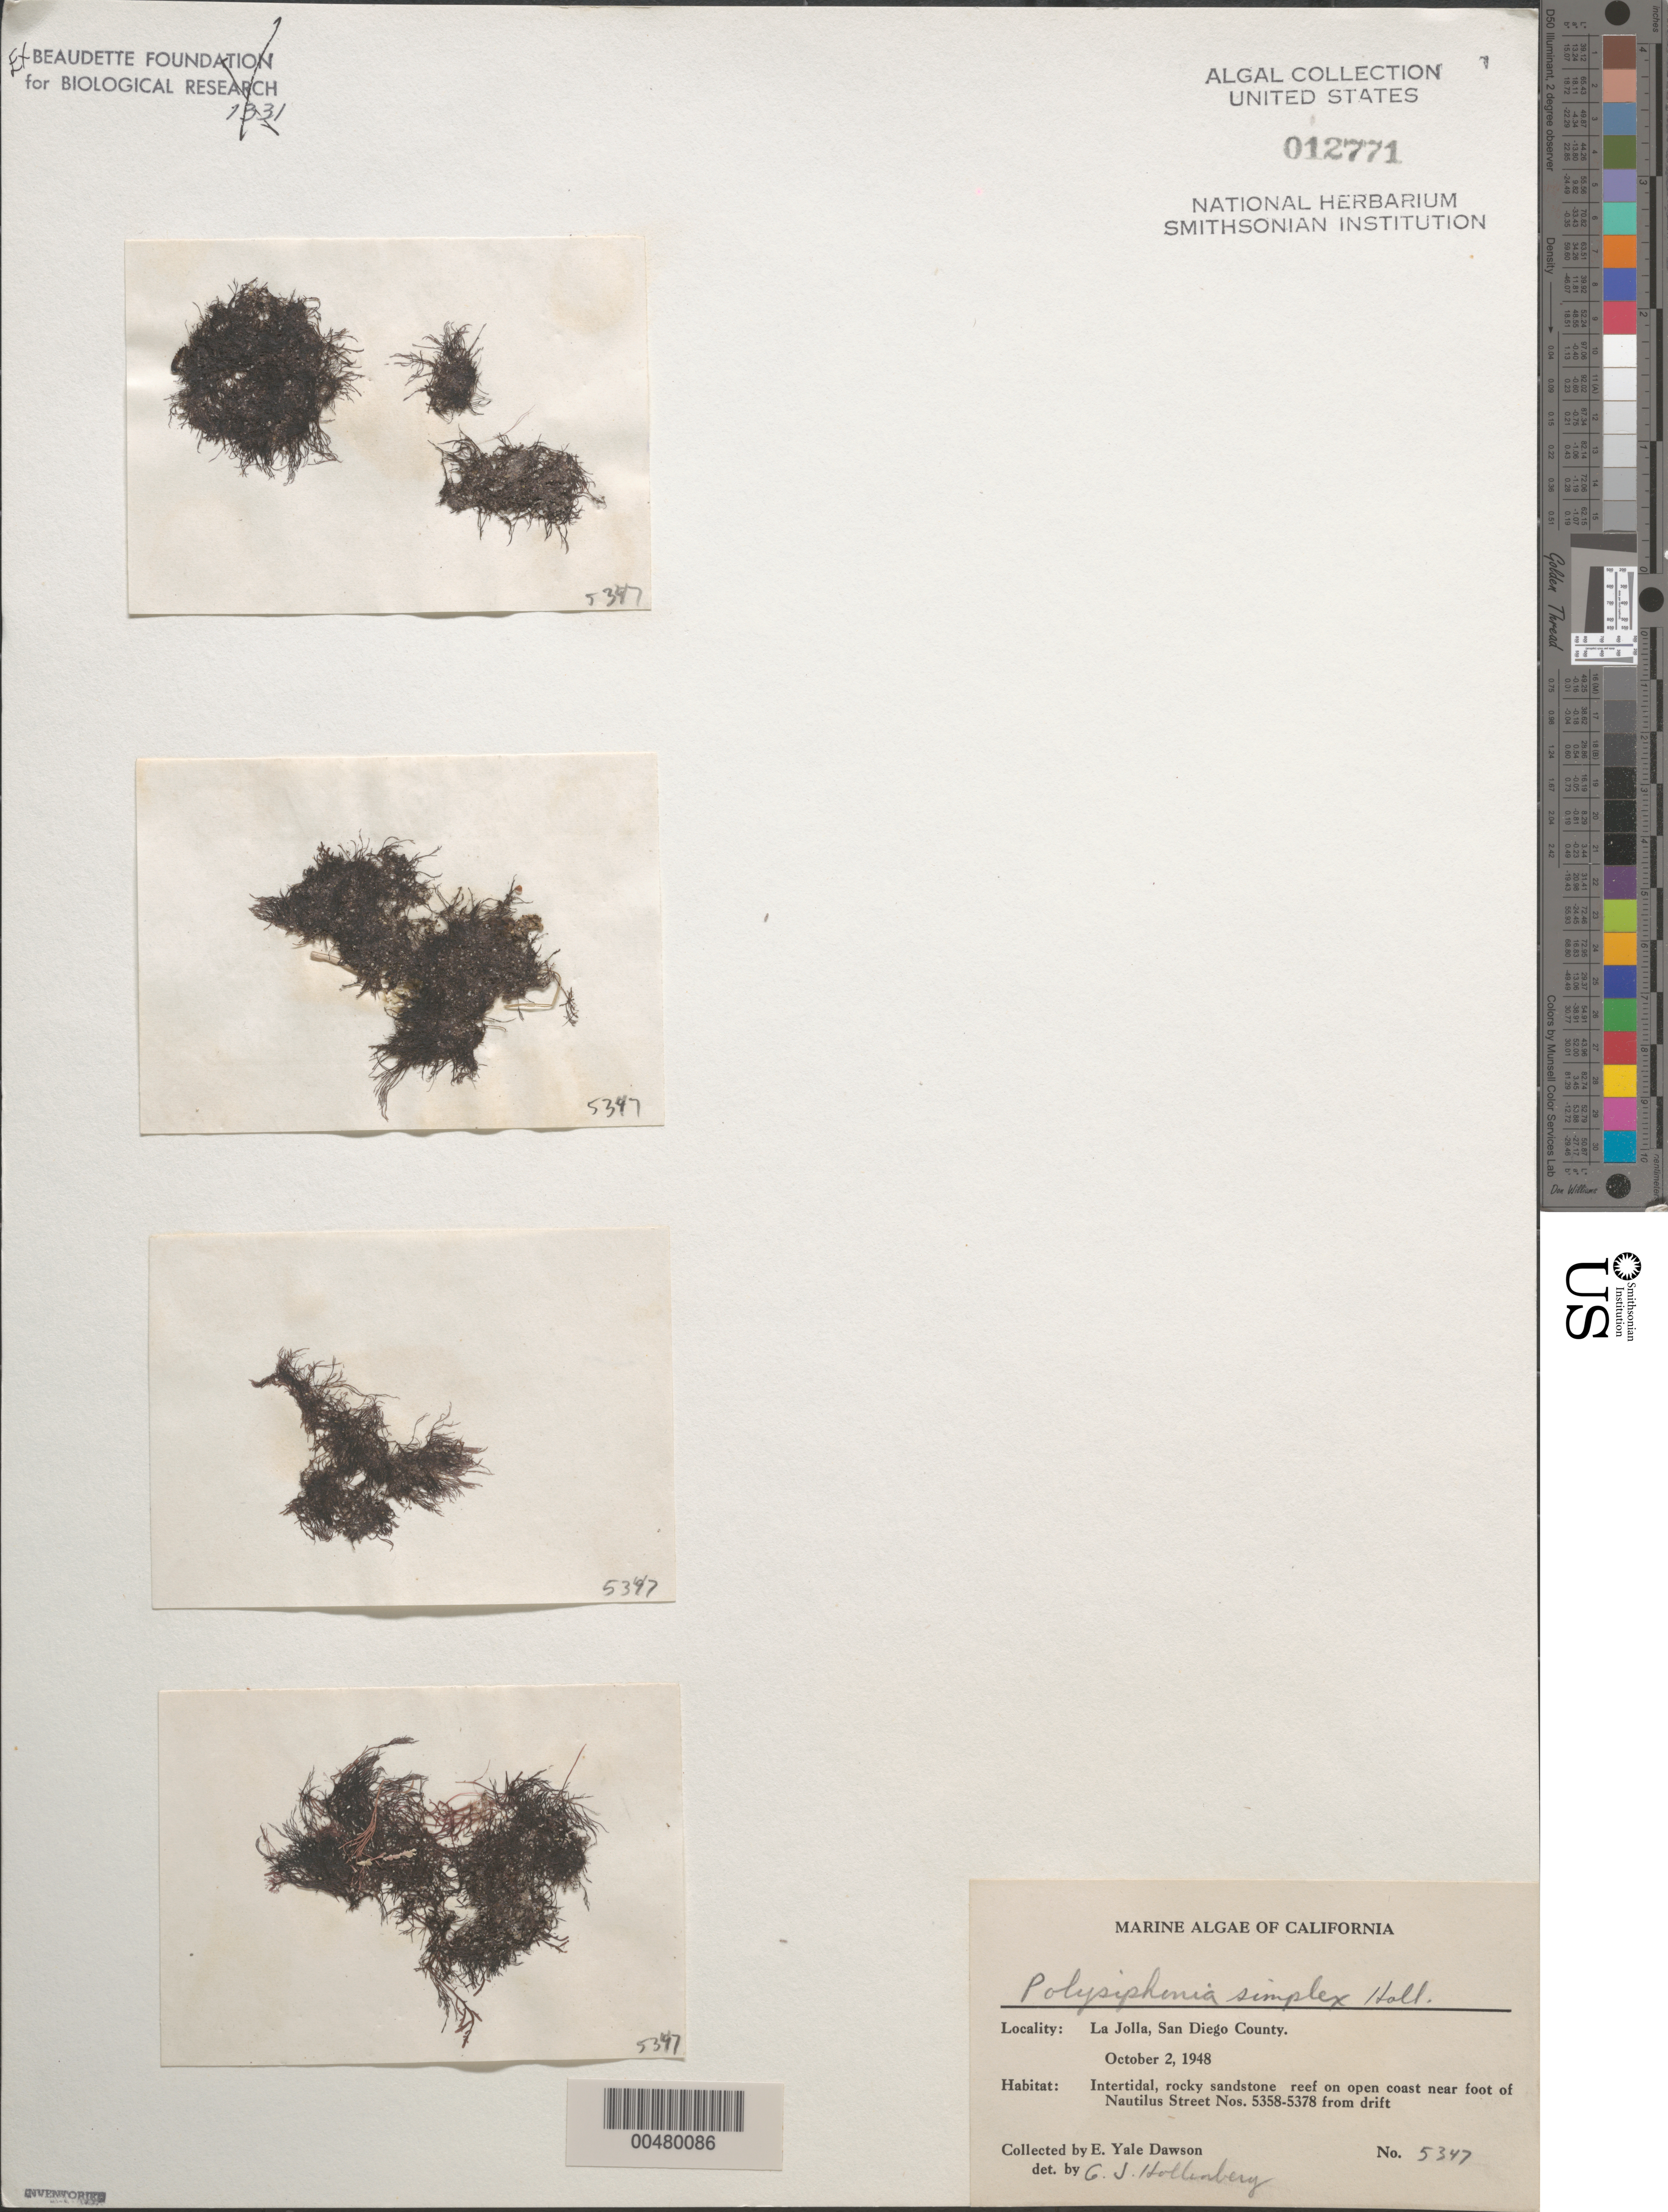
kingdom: Plantae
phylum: Rhodophyta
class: Florideophyceae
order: Ceramiales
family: Rhodomelaceae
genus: Melanothamnus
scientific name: Melanothamnus simplex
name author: (Hollenb.) Diaz-Tapia & Maggs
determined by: Algae name updating Project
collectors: E. Y. Dawson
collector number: EYD 5347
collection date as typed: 02 Oct 1948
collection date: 1948-10-02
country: United States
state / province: California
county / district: San Diego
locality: La Jolla, near foot of Nautilus Street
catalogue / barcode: US 12771